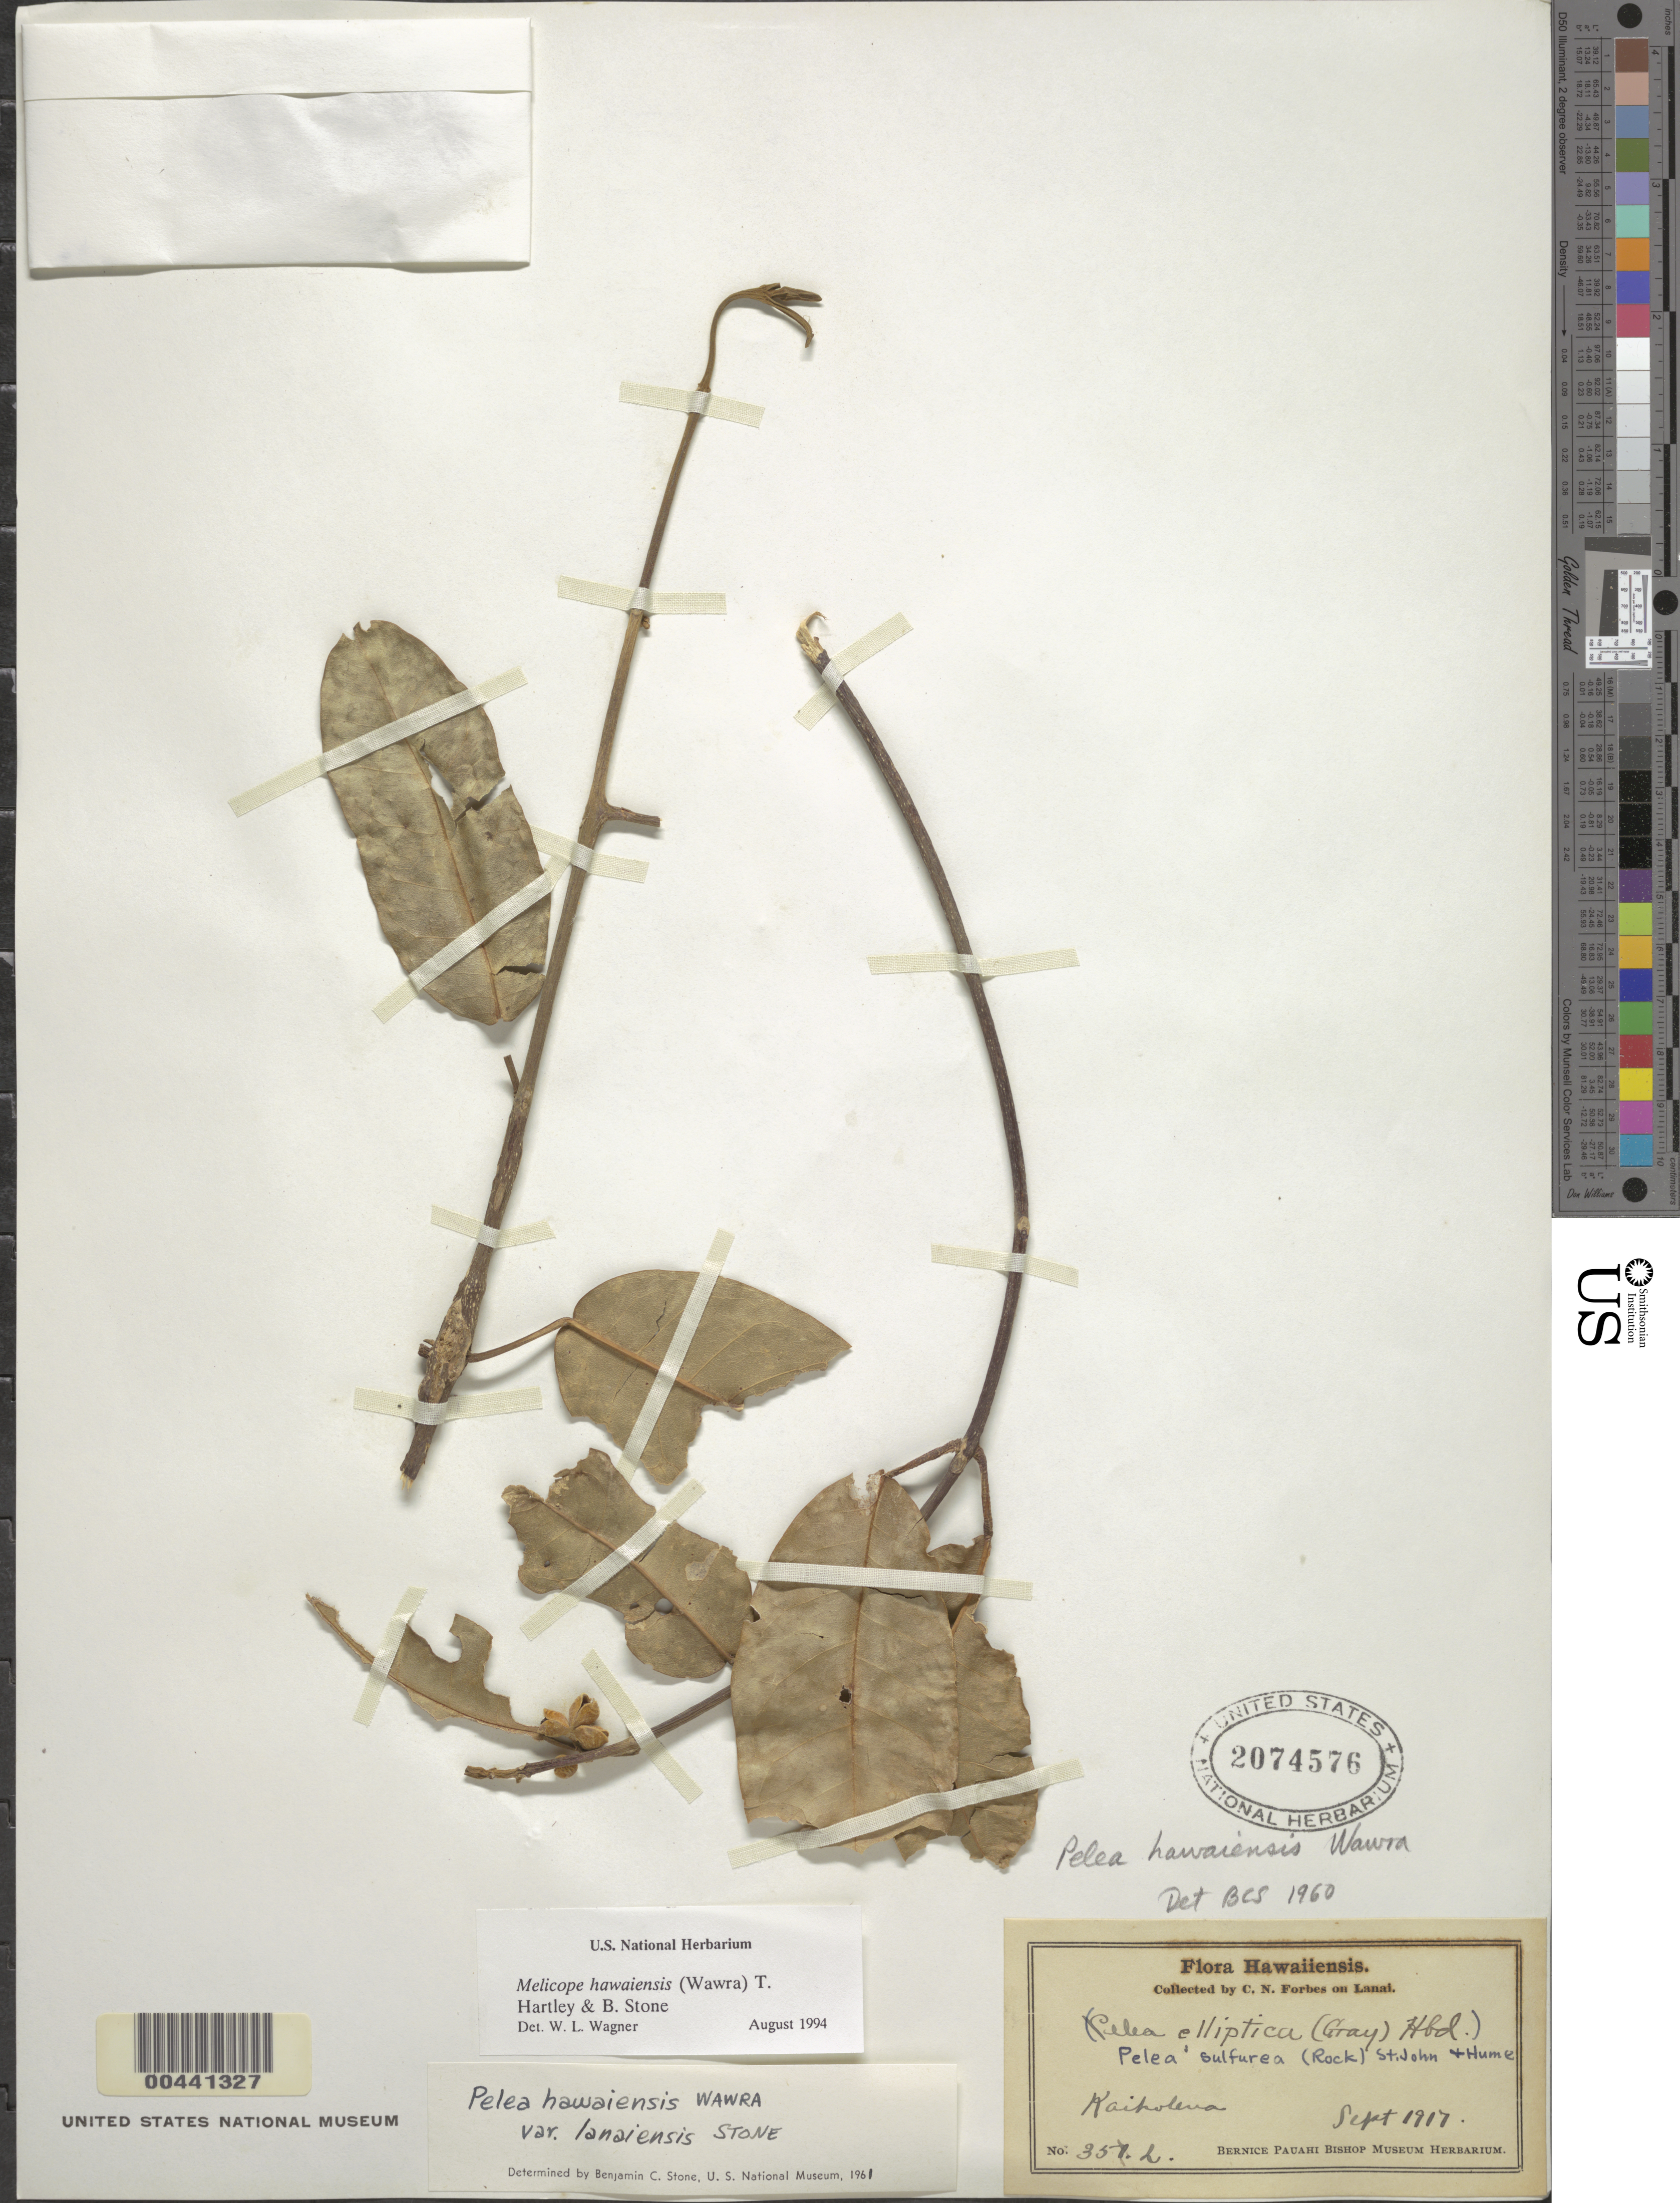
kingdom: Plantae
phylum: Tracheophyta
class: Magnoliopsida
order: Sapindales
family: Rutaceae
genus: Melicope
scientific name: Melicope hawaiensis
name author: (Wawra) T.G. Hartley & B.C. Stone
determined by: Wagner, W. L., (BOT), Smithsonian Institution - National Museum of Natural History (UNITED STATES)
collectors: C. N. Forbes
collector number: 351.L.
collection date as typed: Sep 1917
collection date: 1917-09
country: United States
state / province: Hawaii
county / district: Maui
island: Lana'i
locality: Kaiholena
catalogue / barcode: US 2074576